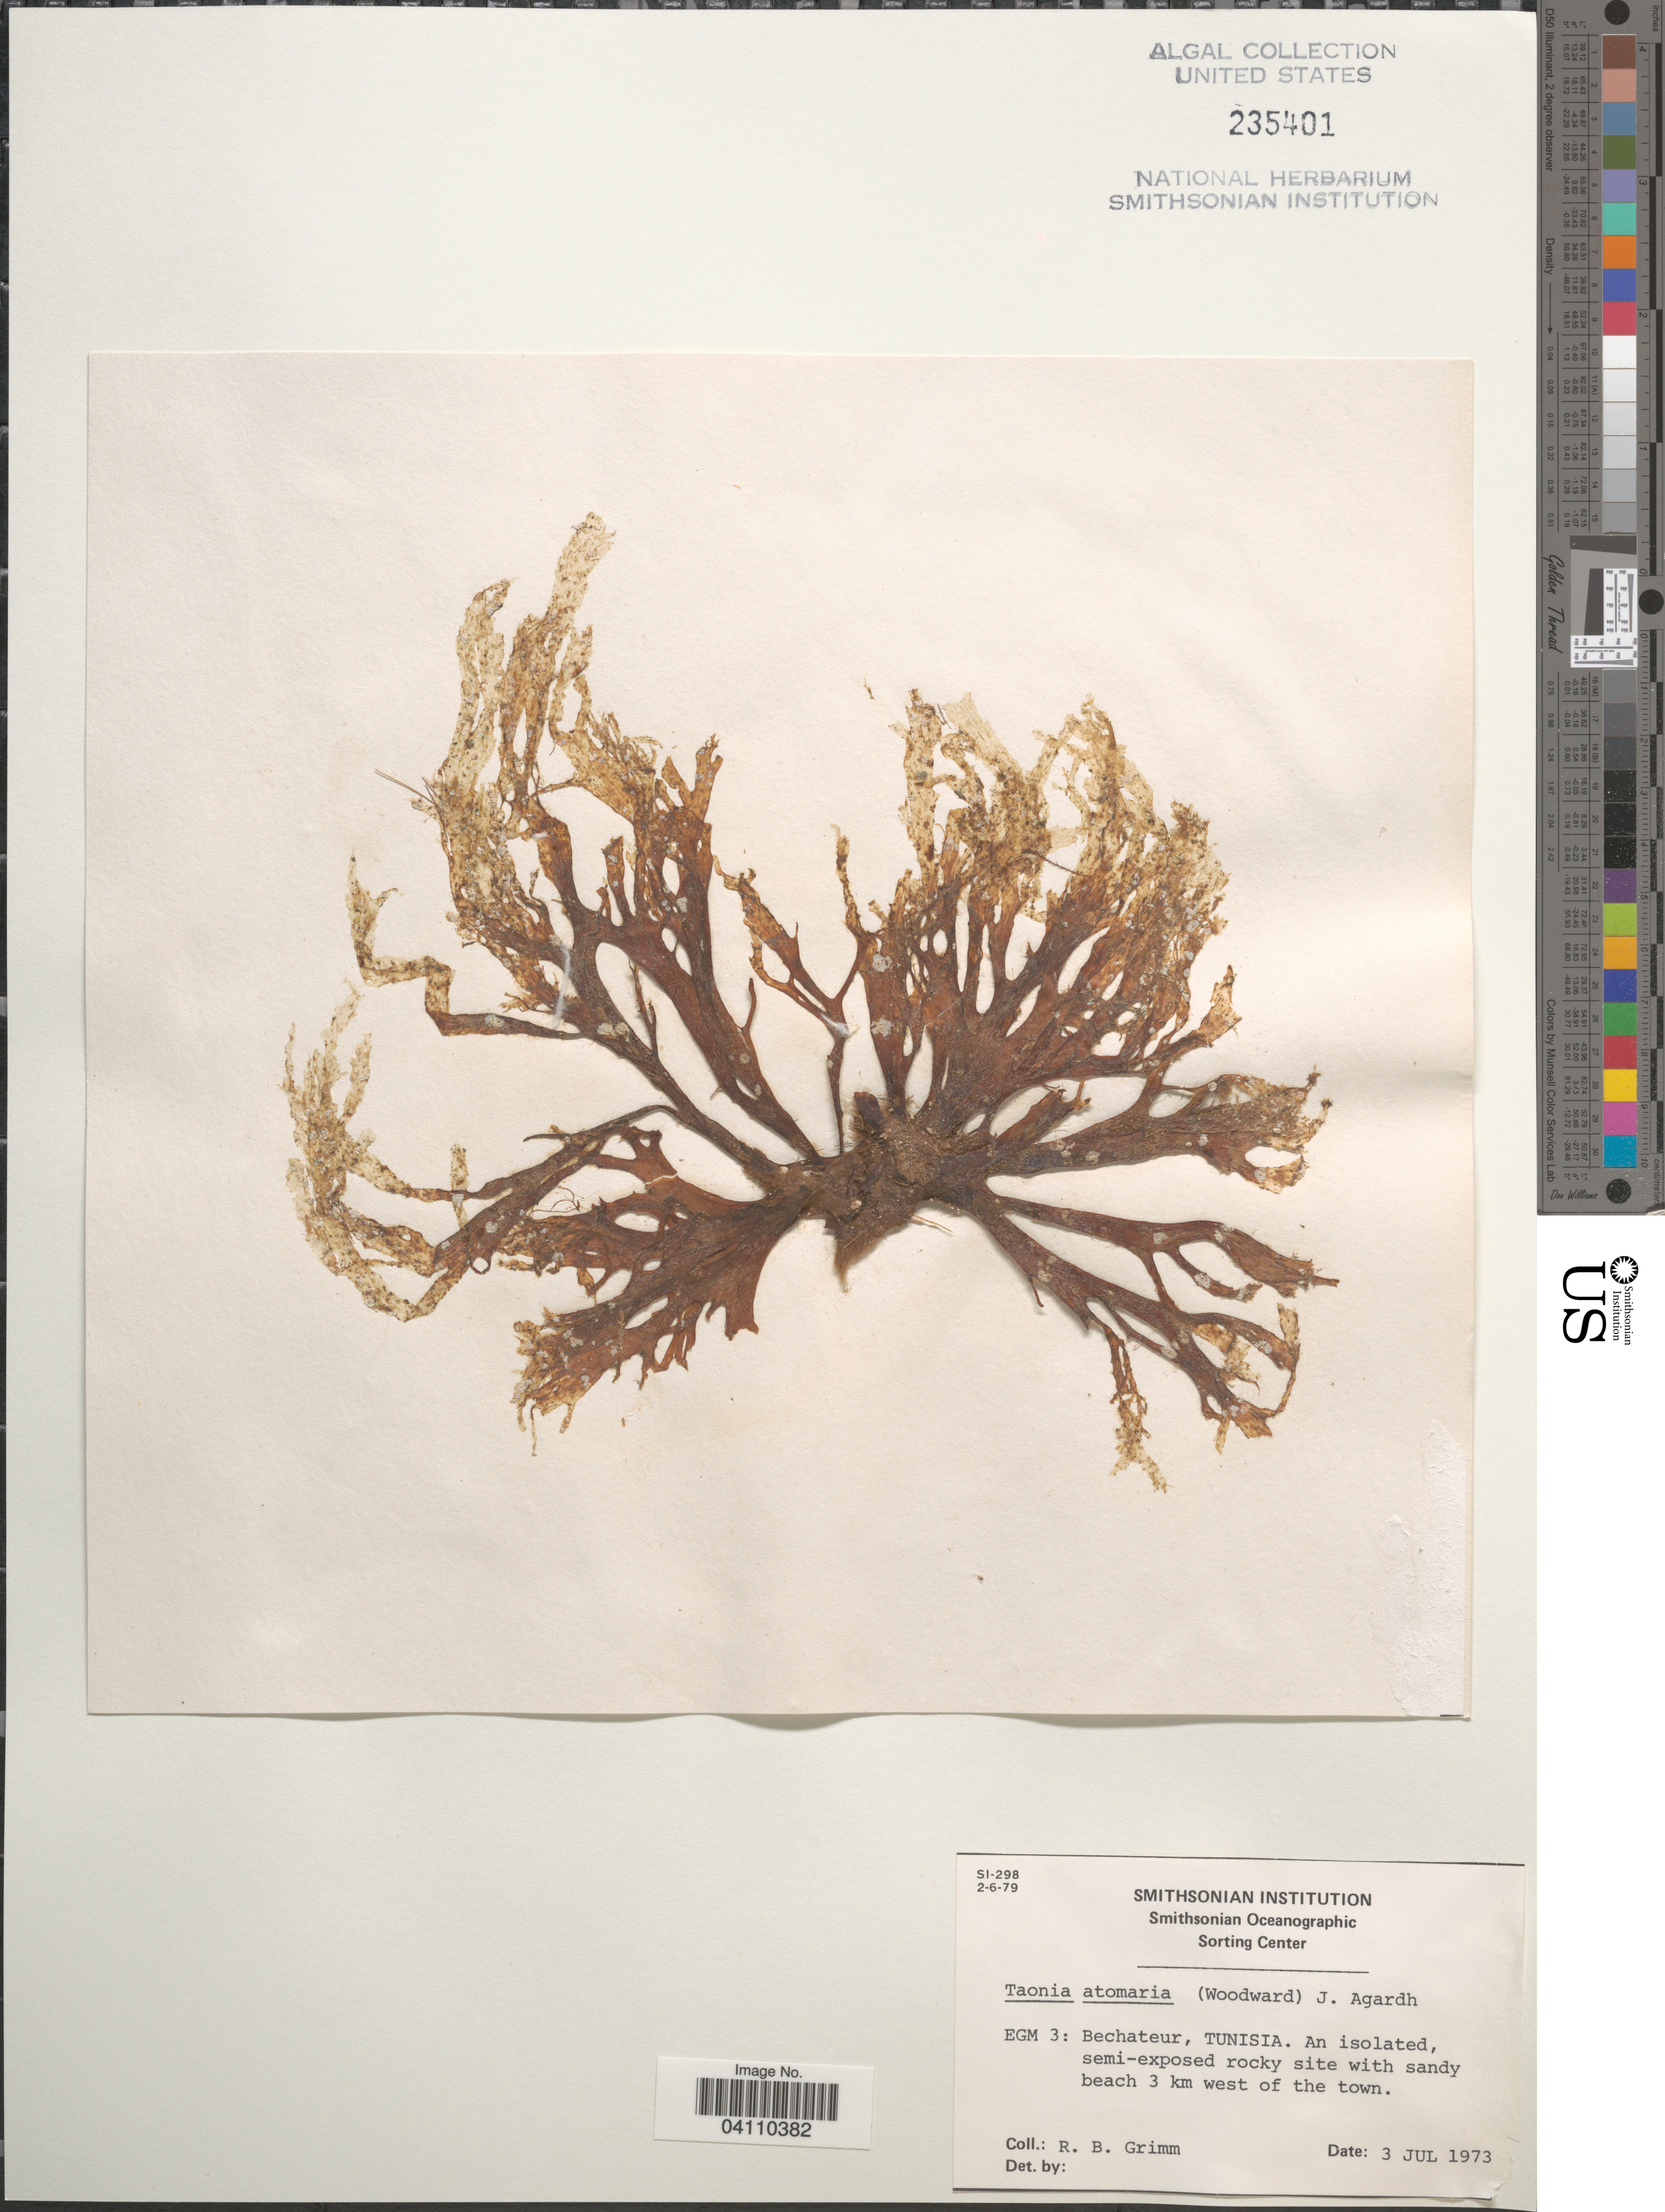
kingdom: Chromista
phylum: Ochrophyta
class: Phaeophyceae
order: Dictyotales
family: Dictyotaceae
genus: Taonia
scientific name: Taonia atomaria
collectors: R. Grimm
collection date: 1973-07-03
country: Tunisia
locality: EGM 3: Bechateur. Beach 3 km west of the town.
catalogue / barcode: US 235401